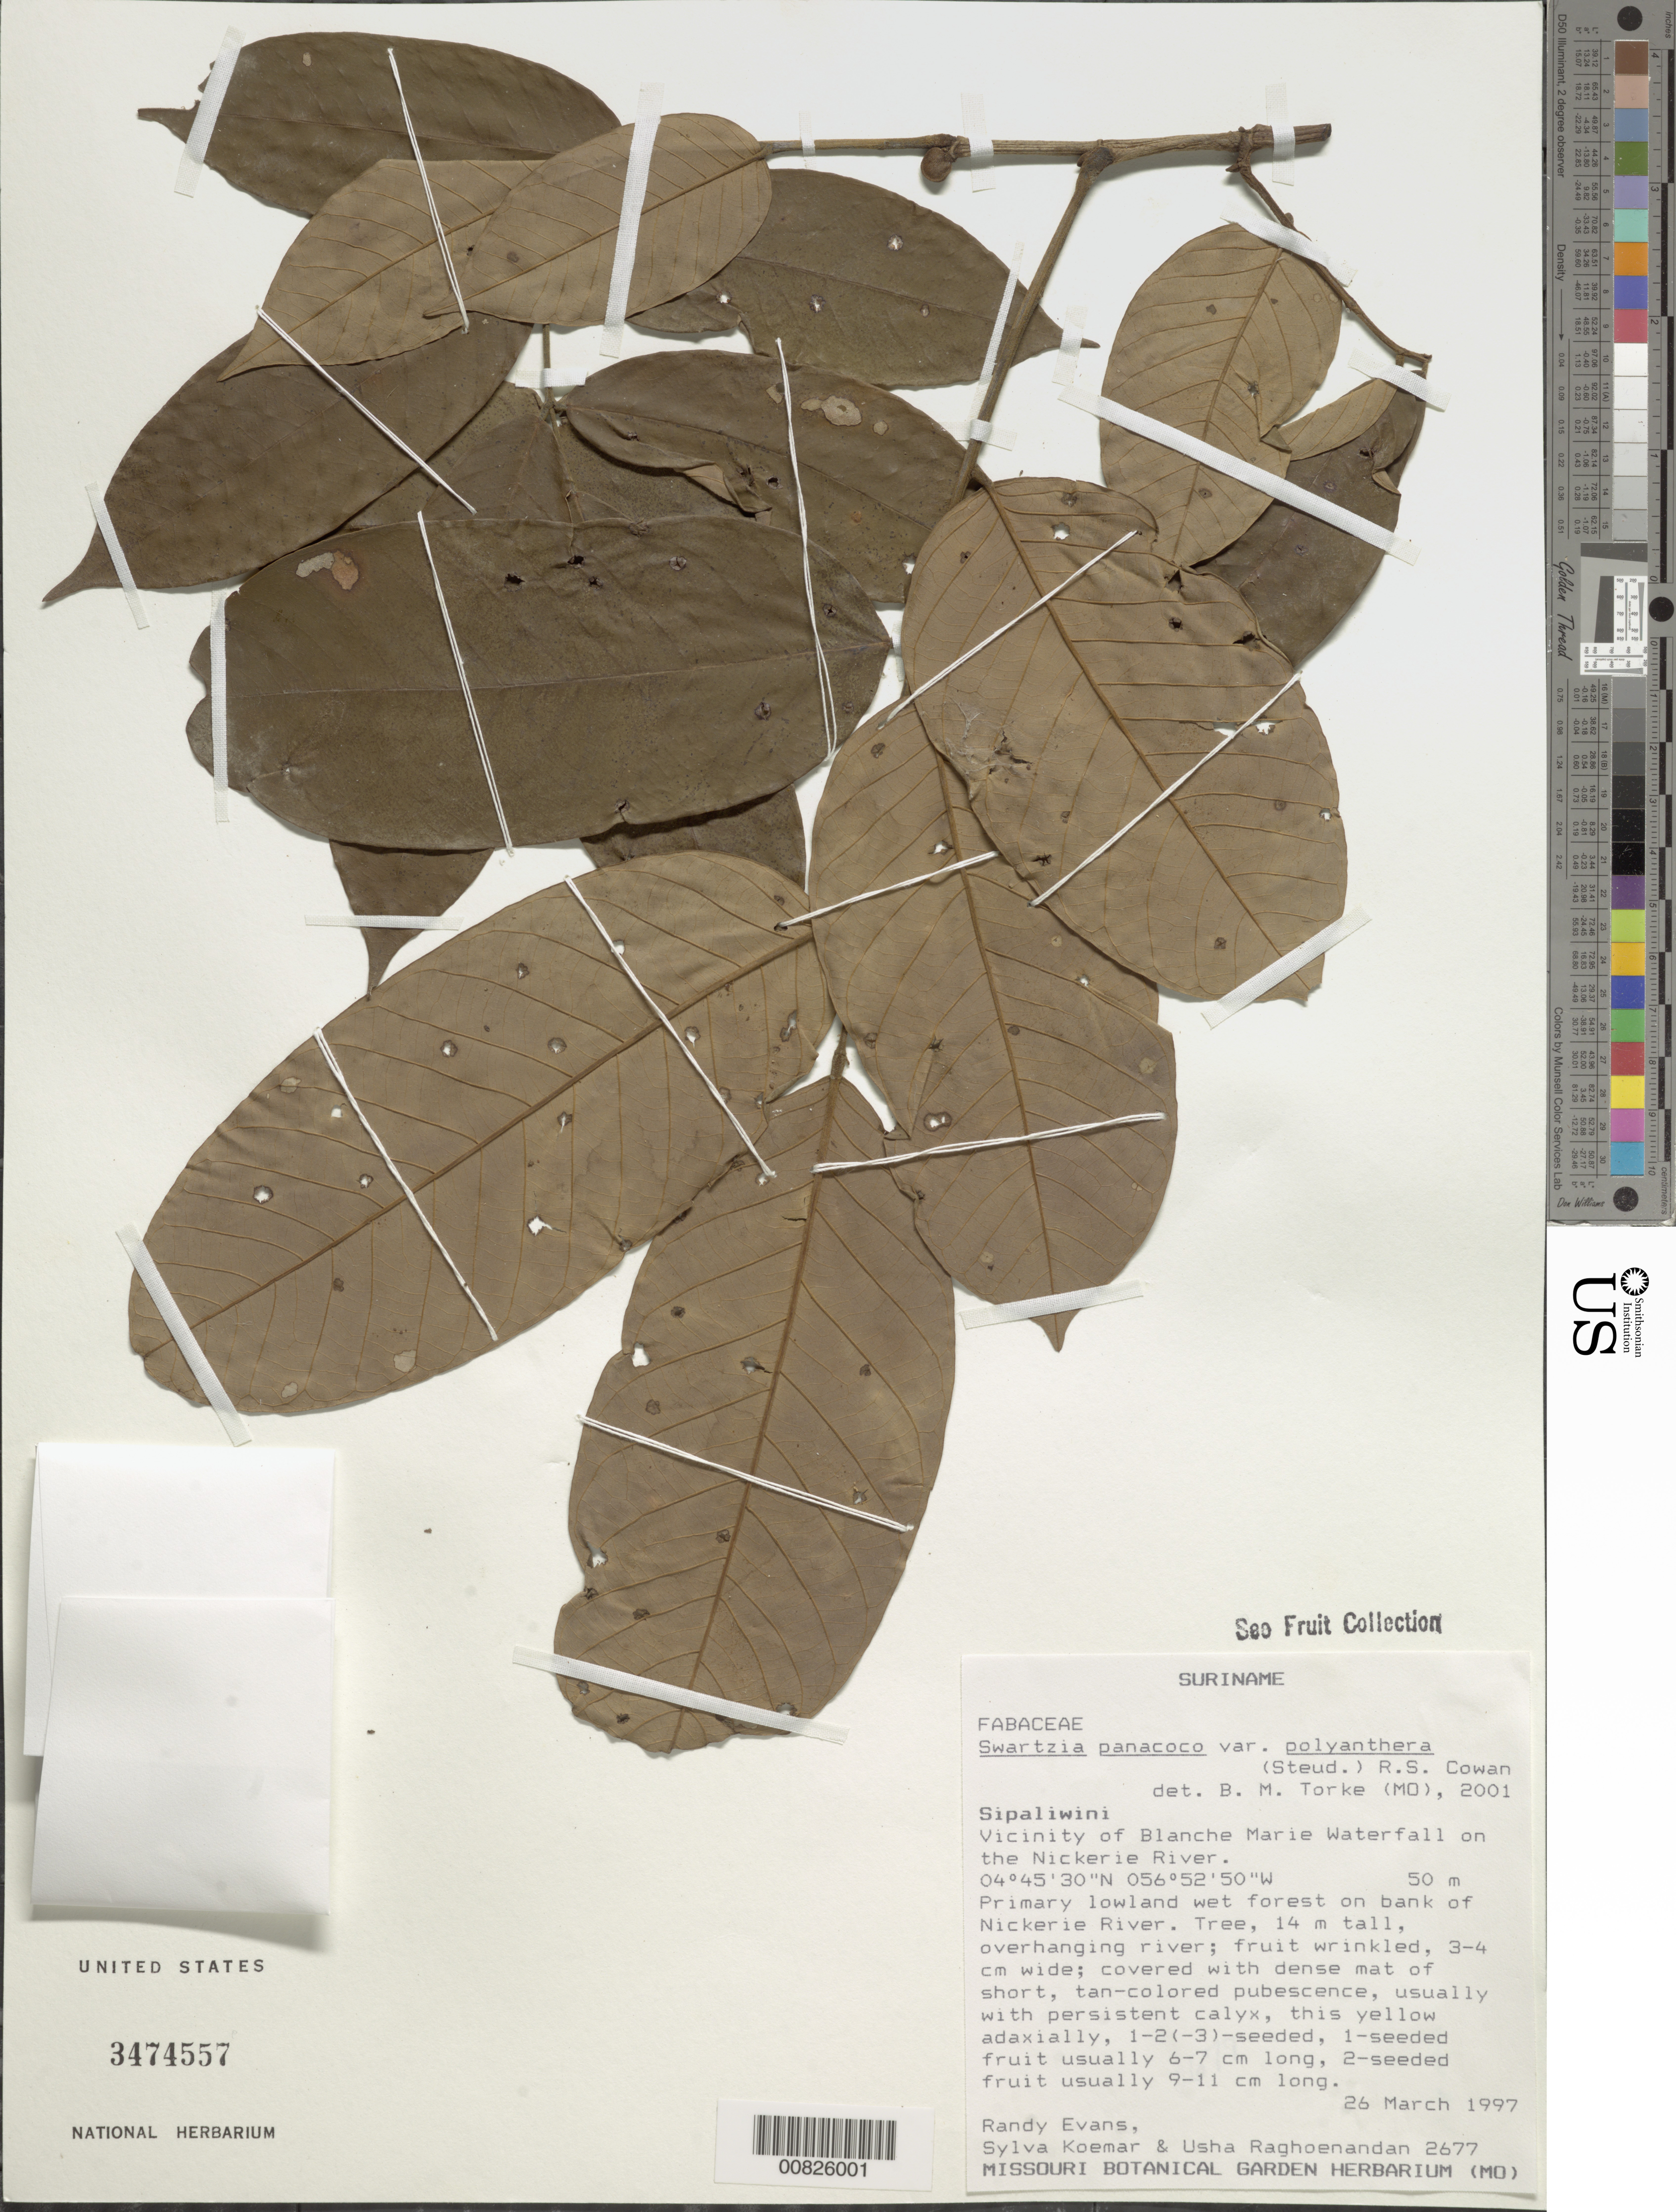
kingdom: Plantae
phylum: Tracheophyta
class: Magnoliopsida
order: Fabales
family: Fabaceae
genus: Swartzia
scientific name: Swartzia panacoco var. polyanthera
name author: (Steud.) R.S. Cowan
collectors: R. Evans, S. Koemar & U. Raghoenandan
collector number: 2677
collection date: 1997-03-26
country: Suriname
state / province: Sipaliwini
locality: Sipaliwini, Vicinity of Blanche Marie Waterfall on the Nickerie River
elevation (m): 50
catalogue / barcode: US 3474557